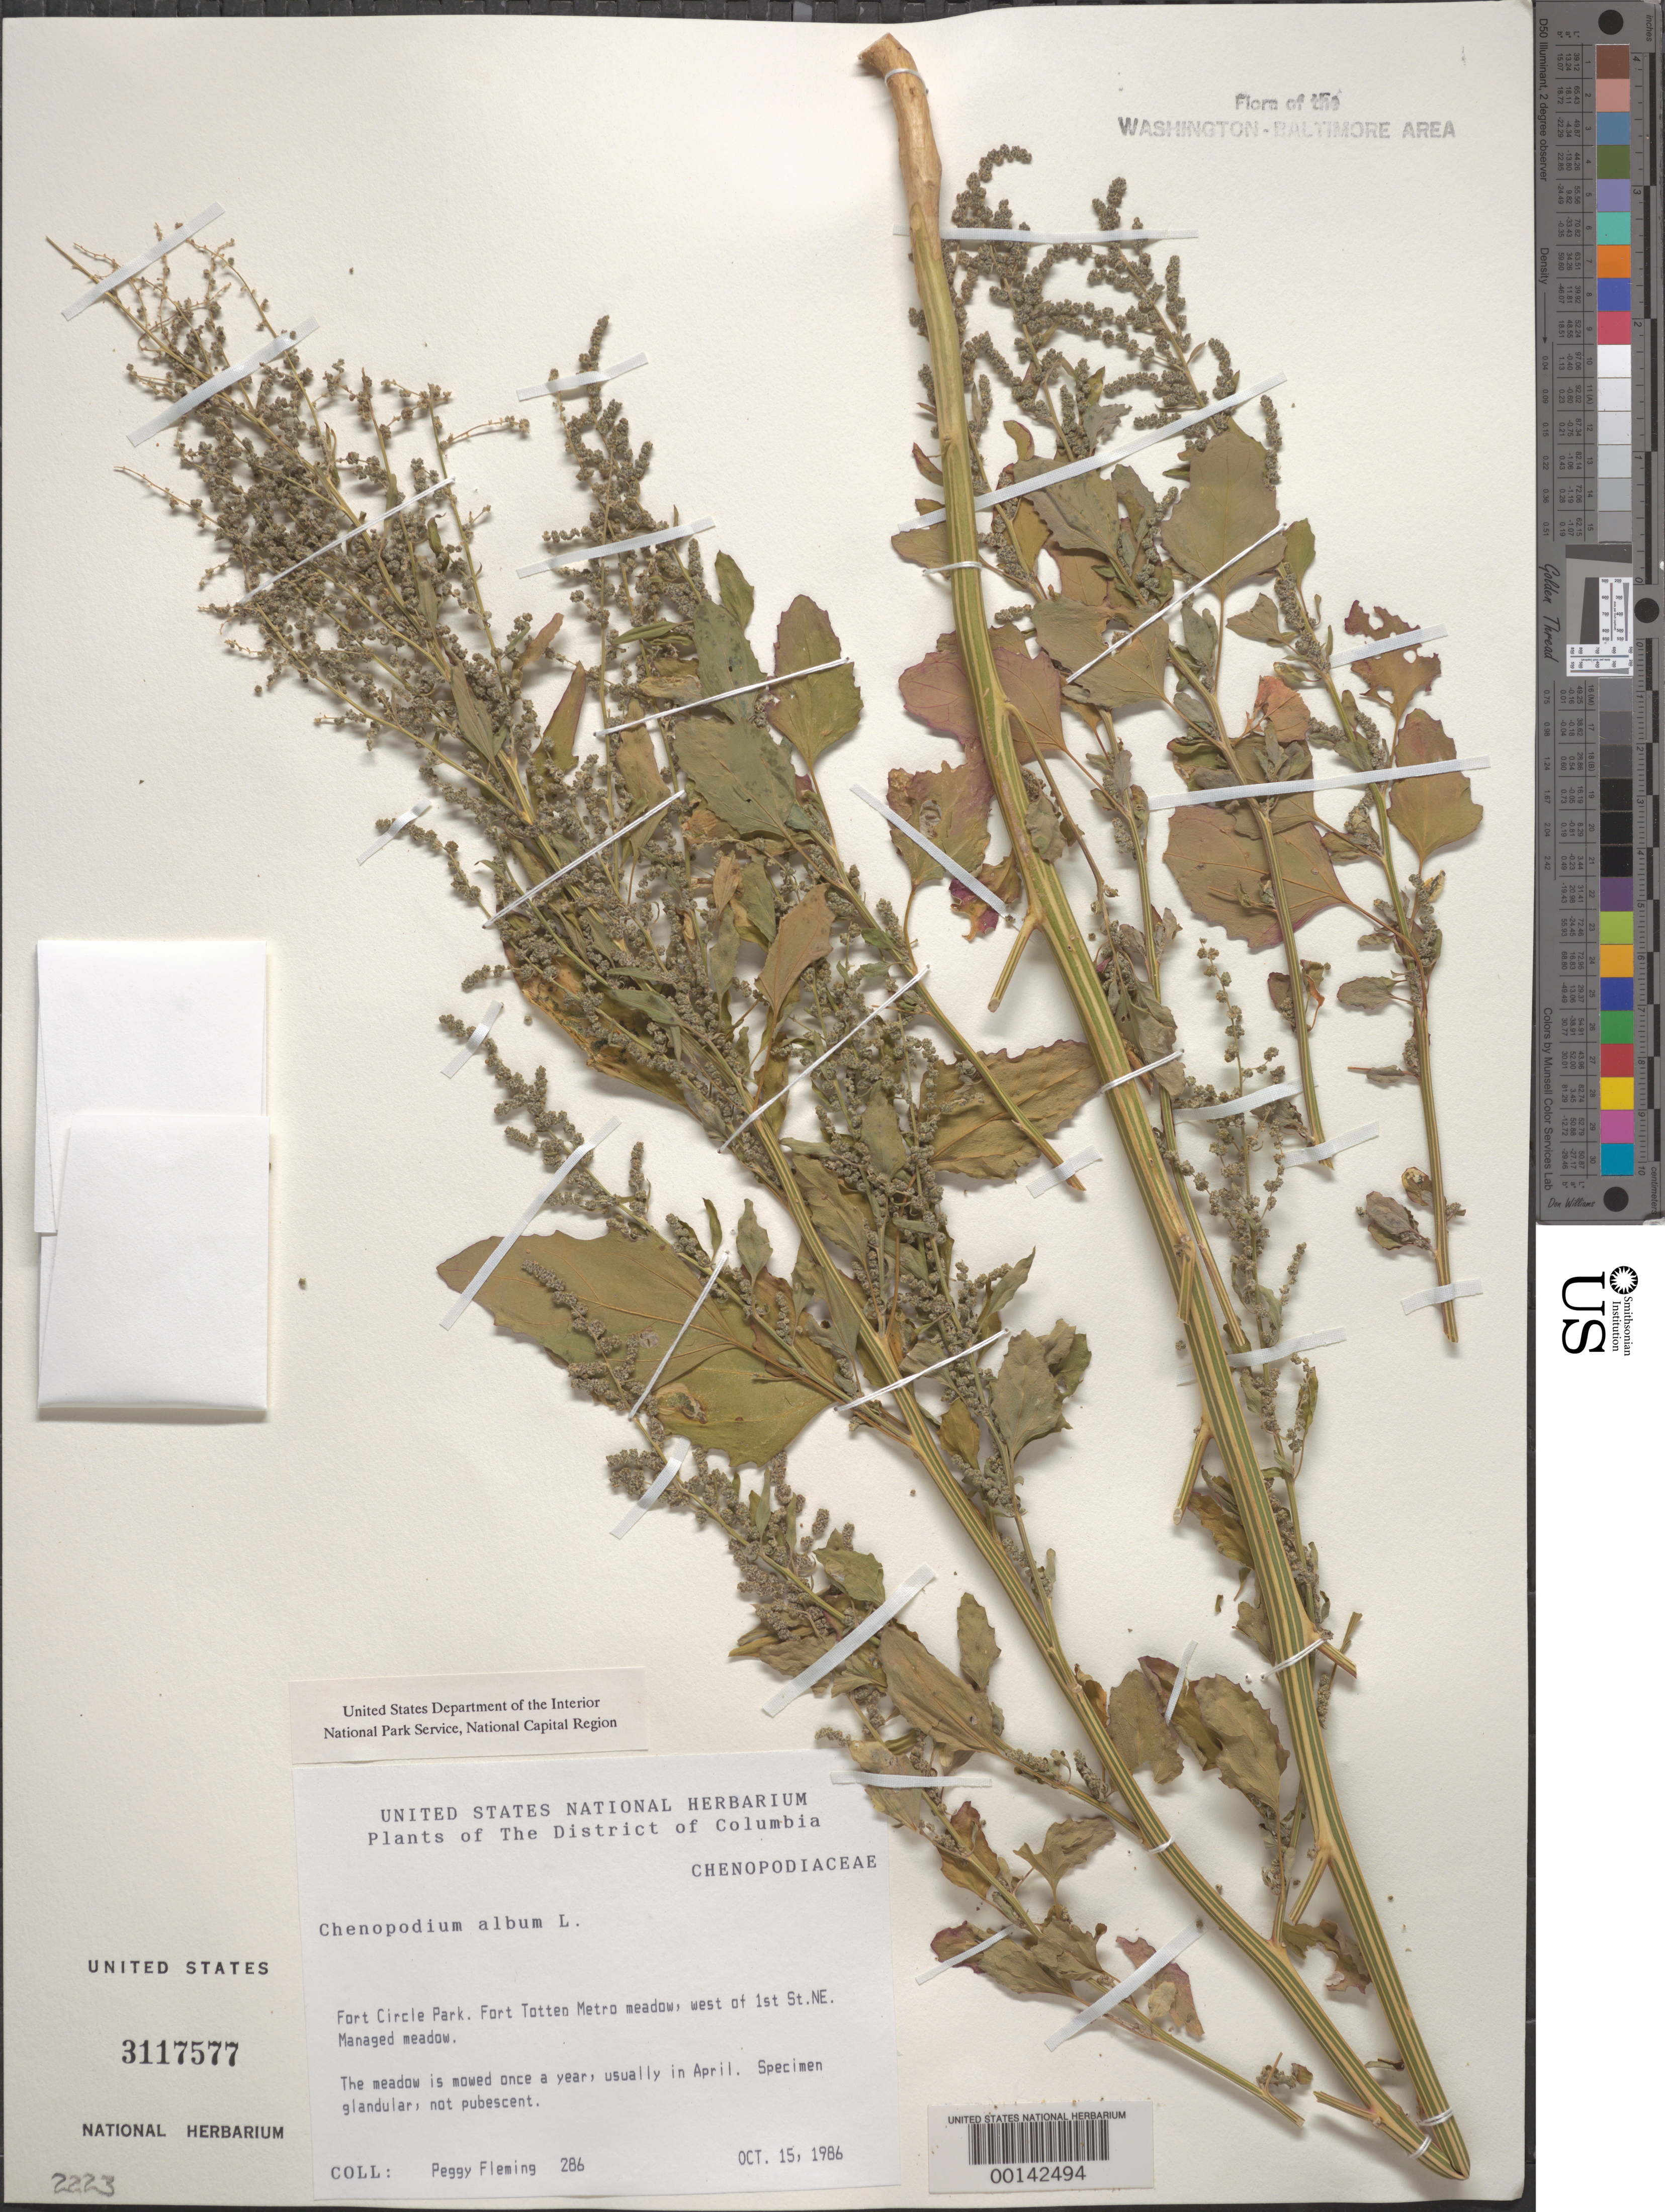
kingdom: Plantae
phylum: Tracheophyta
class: Magnoliopsida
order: Caryophyllales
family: Amaranthaceae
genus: Chenopodium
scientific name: Chenopodium album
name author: L.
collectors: P. Fleming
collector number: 286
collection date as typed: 15 Oct 1986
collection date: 1986-10-15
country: United States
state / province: District of Columbia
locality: Fort Circle Park. Fort Totten Metro meadow, west of 1st St. NE. Fort Circle Parks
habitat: Managed meadow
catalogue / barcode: US 3117577